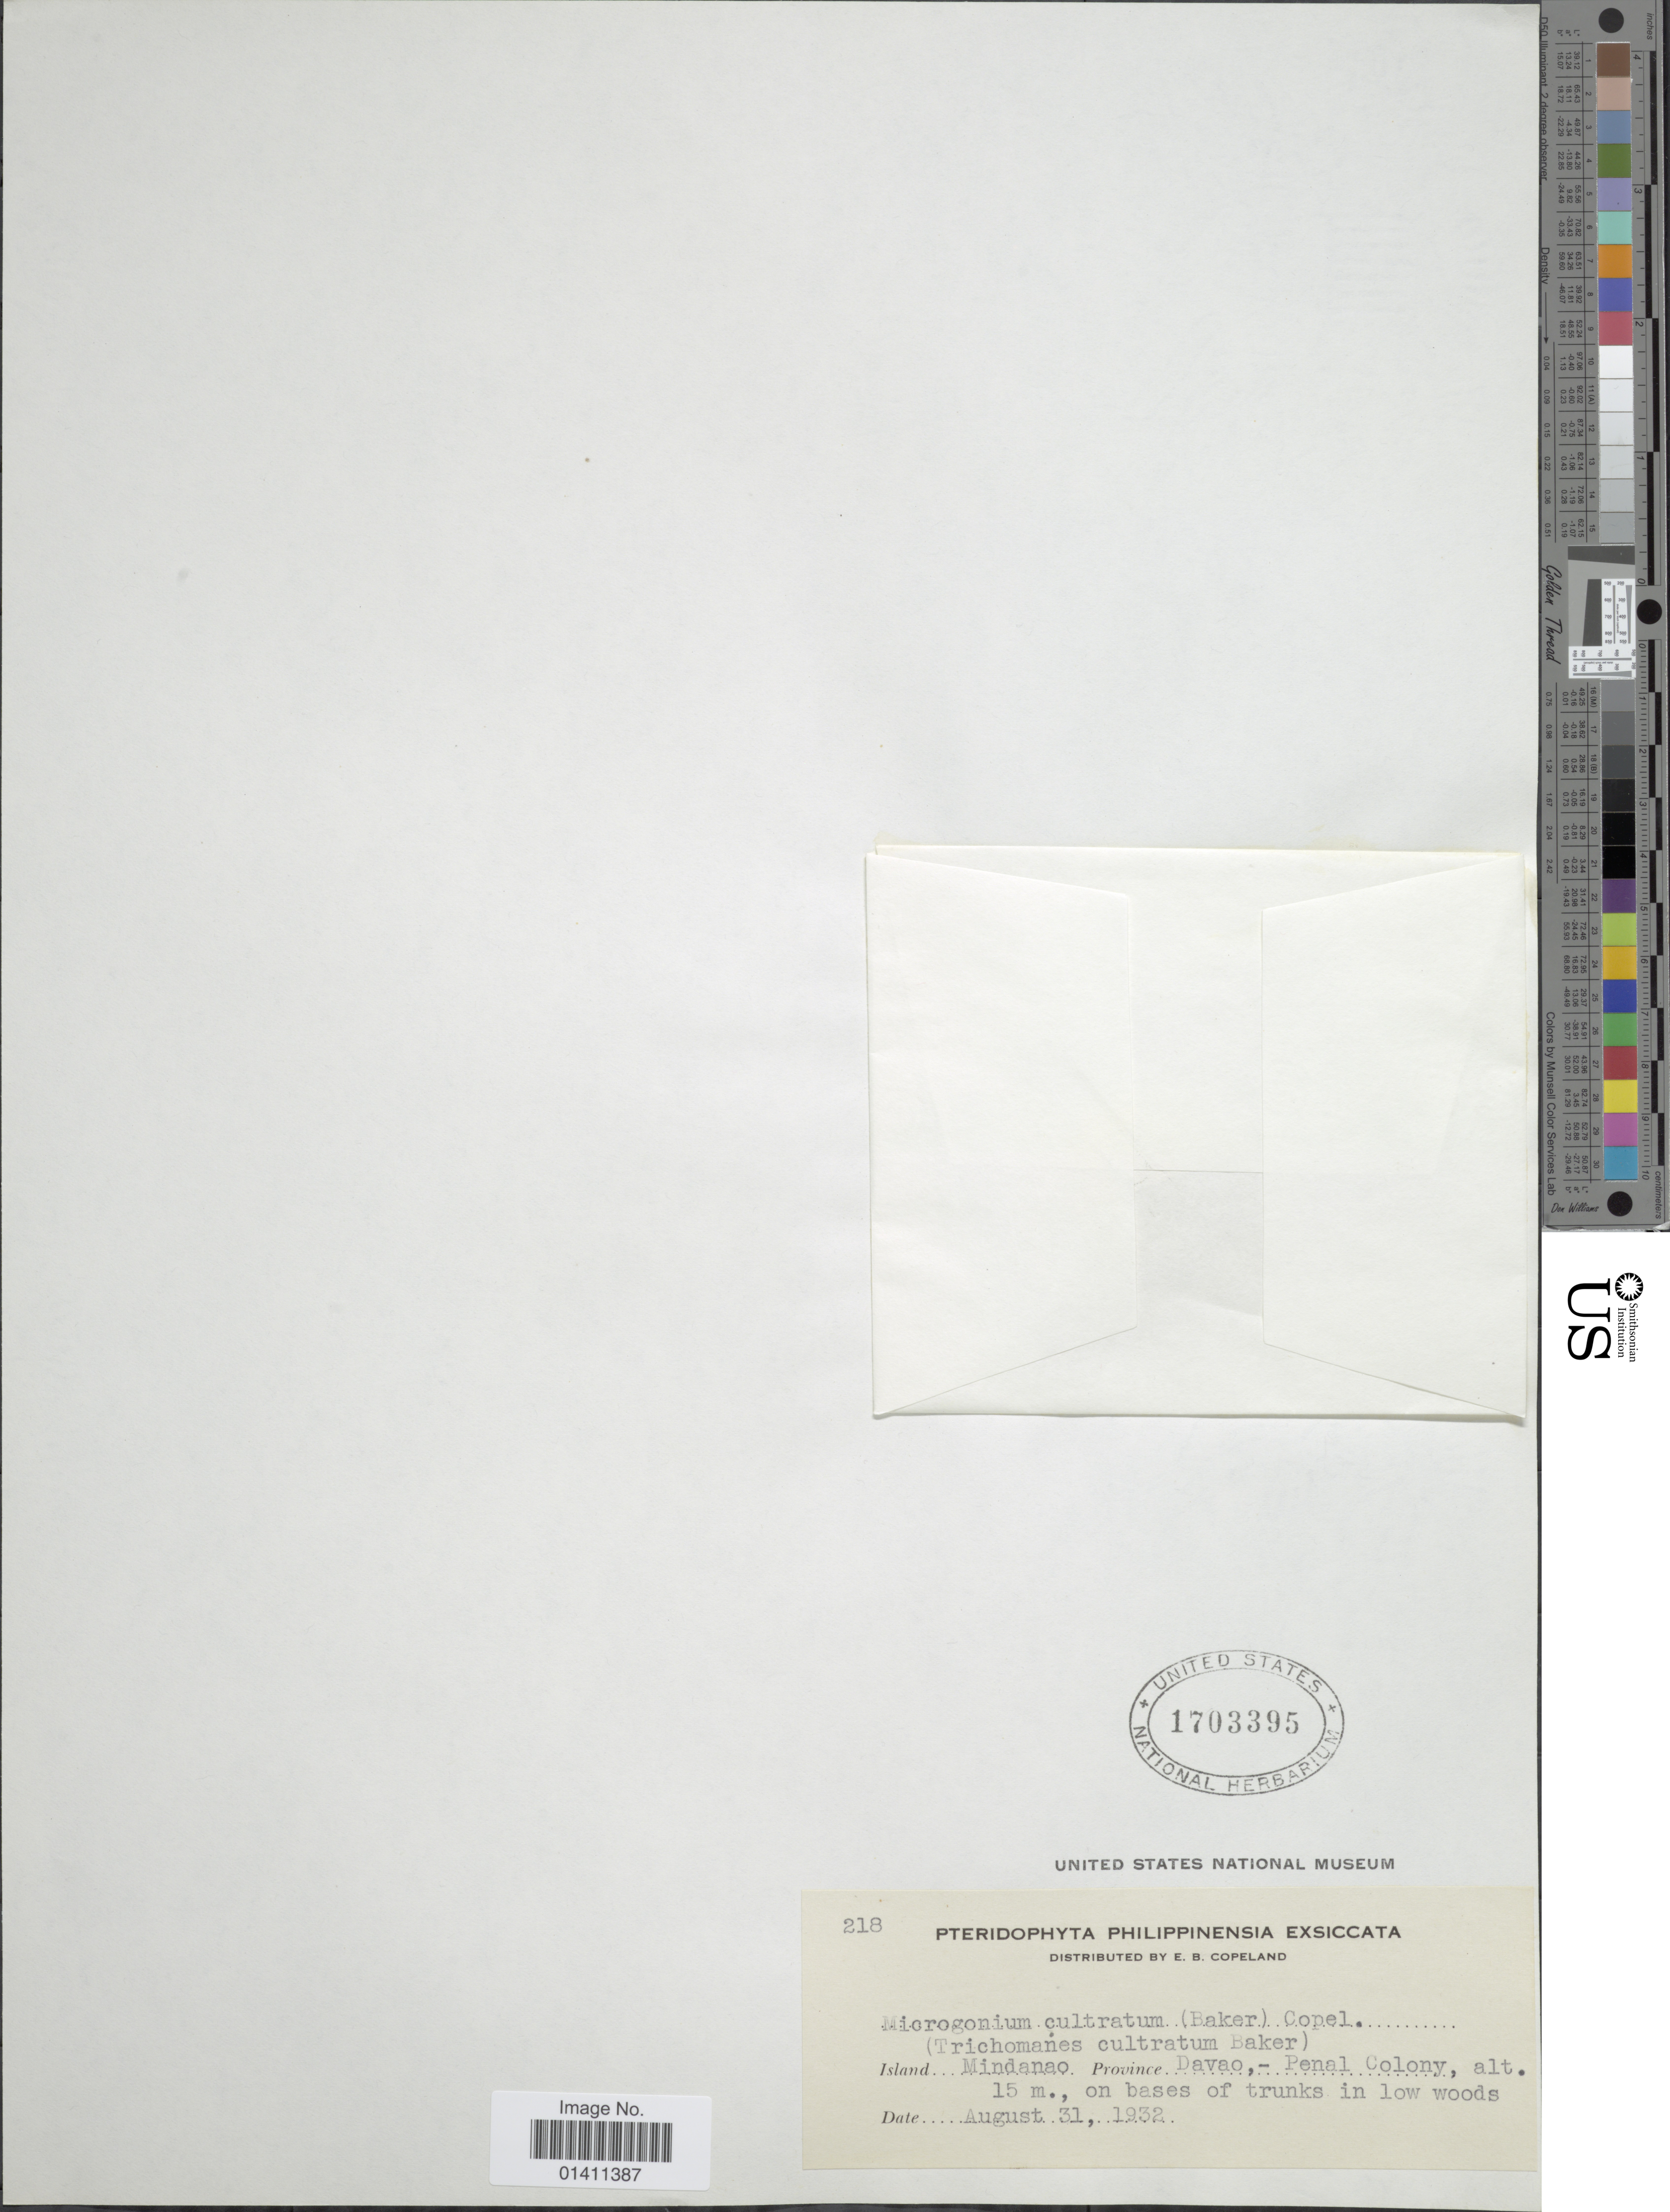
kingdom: Plantae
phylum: Tracheophyta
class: Polypodiopsida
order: Hymenophyllales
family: Hymenophyllaceae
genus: Didymoglossum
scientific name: Didymoglossum cultratum (Baker) comb. ined., 2015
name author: (Baker)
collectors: E. B. Copeland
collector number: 218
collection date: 1932-08-31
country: Philippines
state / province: Davao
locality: Island Mindanao. Province Davao,- Penal Colony.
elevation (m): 15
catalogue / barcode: US 1703395